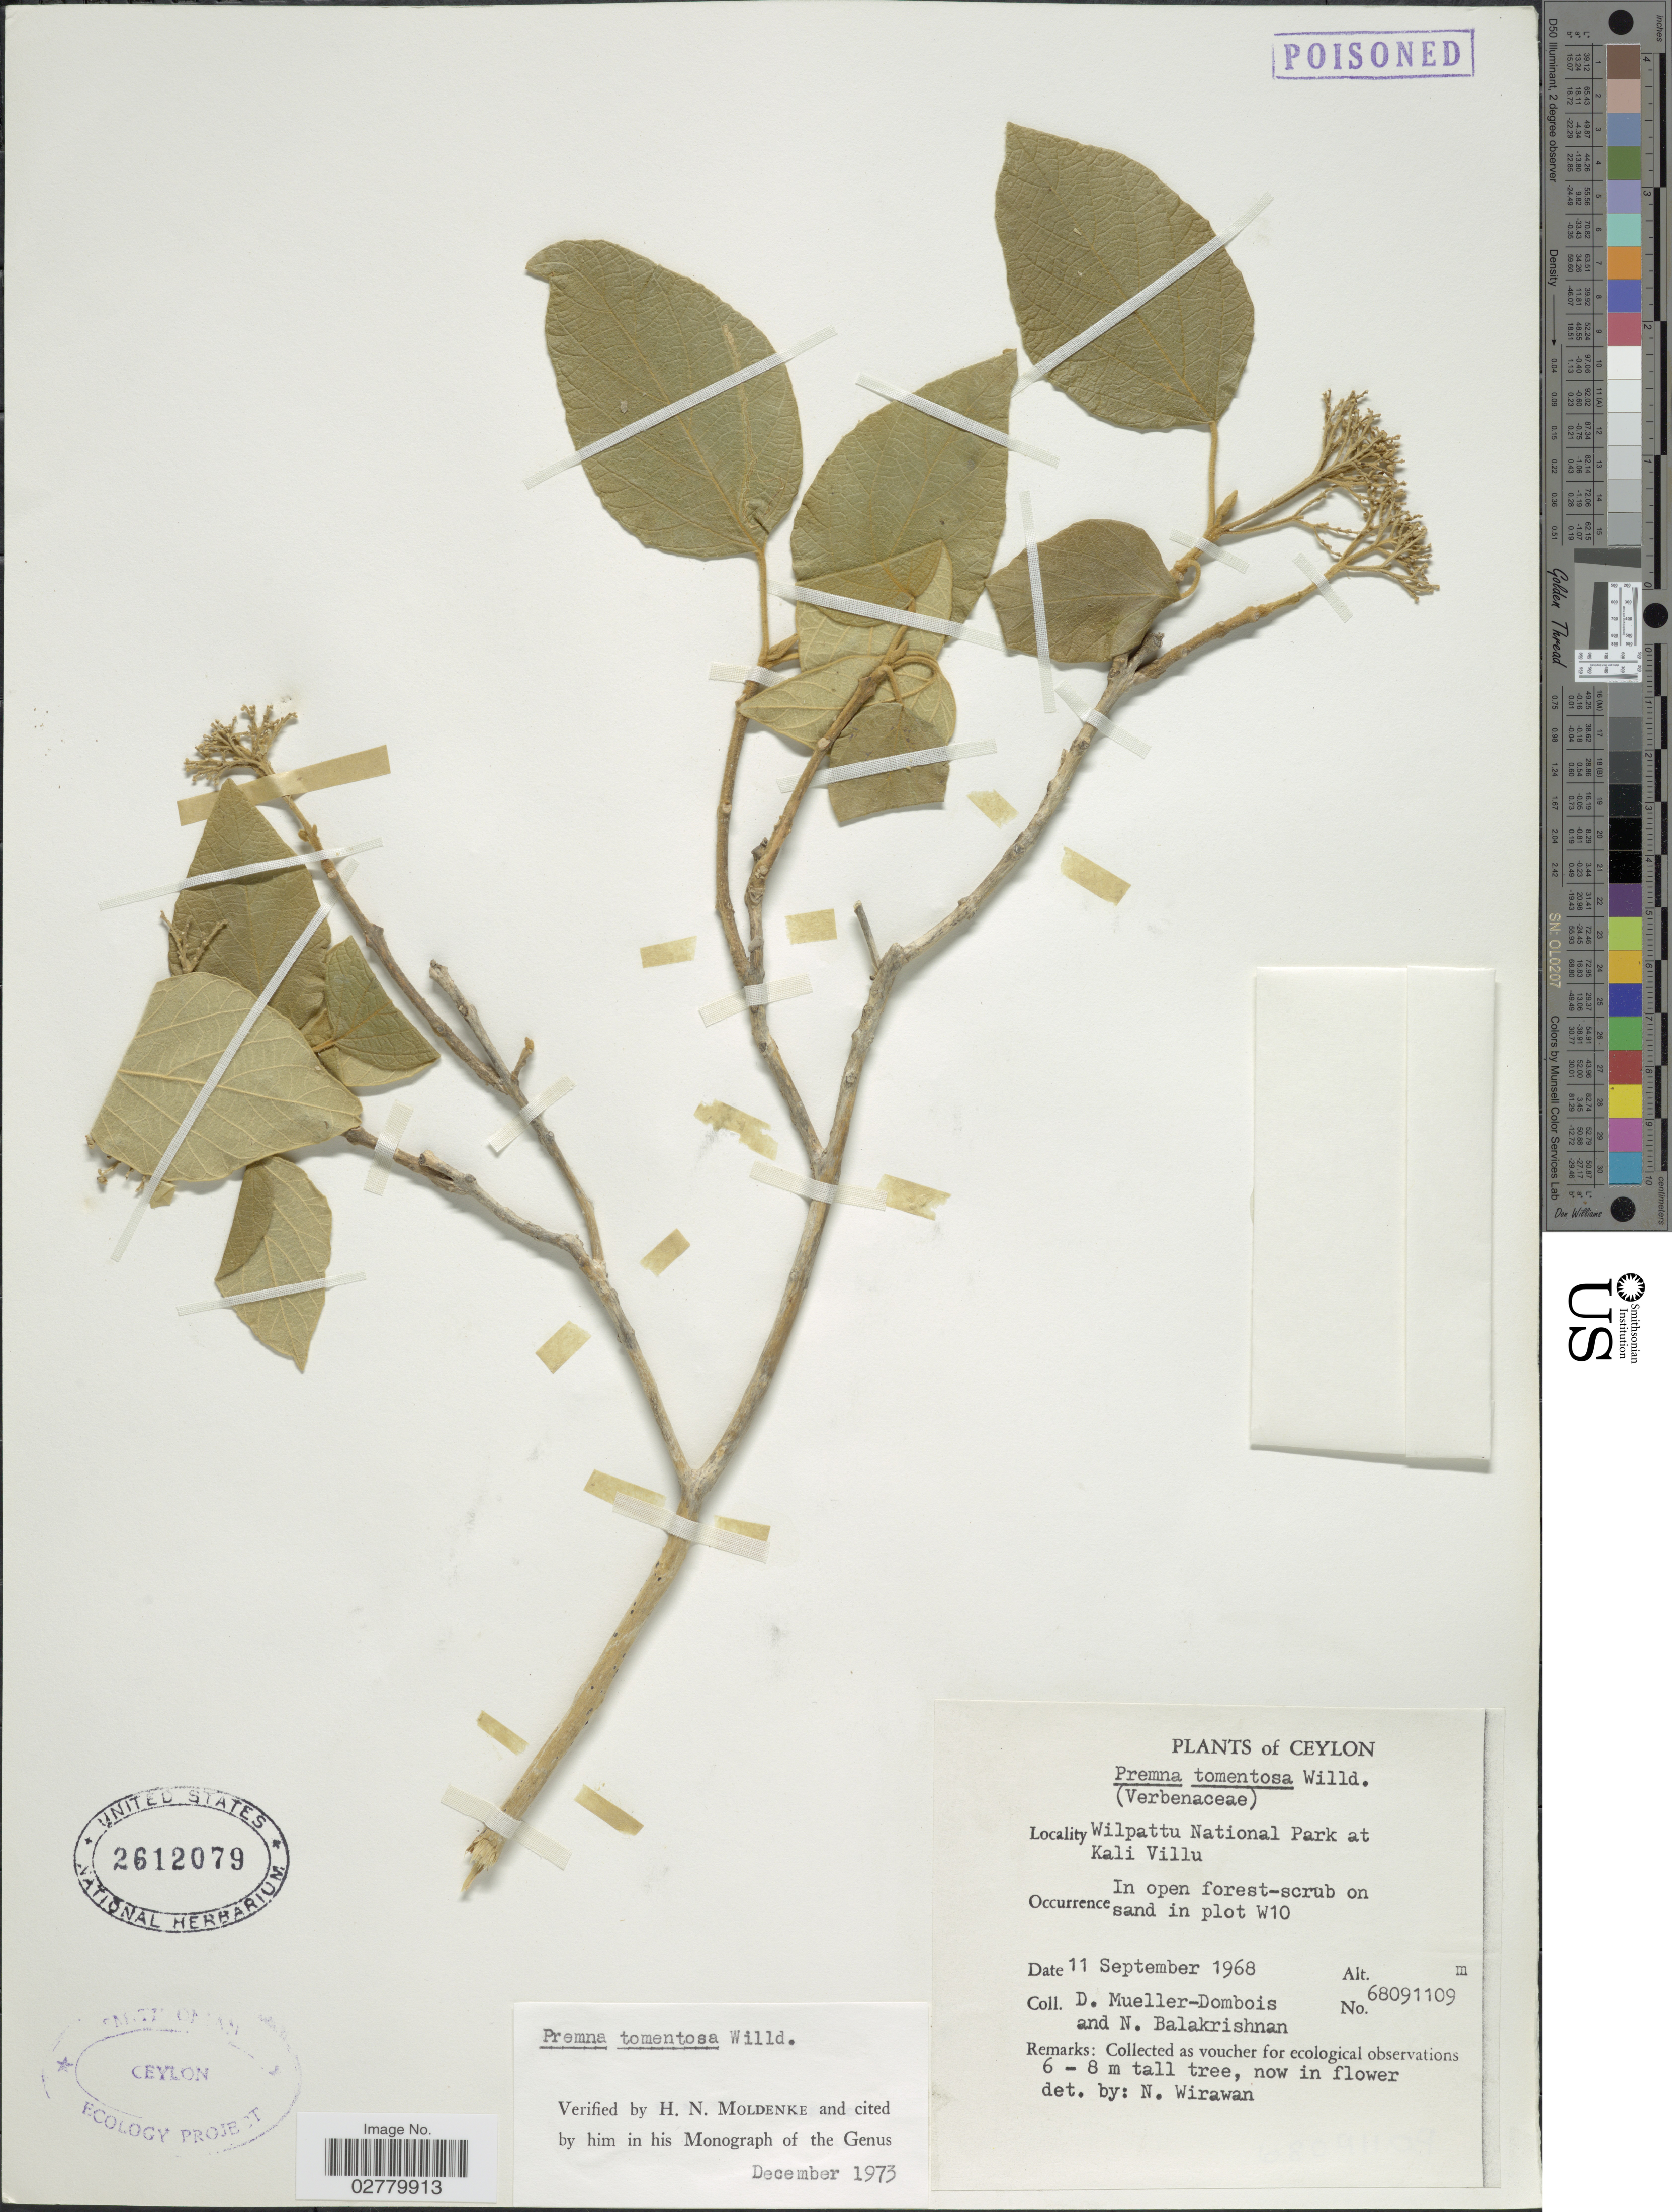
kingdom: Plantae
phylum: Tracheophyta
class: Magnoliopsida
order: Lamiales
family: Lamiaceae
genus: Premna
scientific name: Premna tomentosa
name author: Willd.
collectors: D. Mueller-Dombois & N. Balakrishnan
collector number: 68091109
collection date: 1968-09-11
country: Sri Lanka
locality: Ceylon. Wilpattu National Park at Kali Villu. Plot W10.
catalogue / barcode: US 2612079